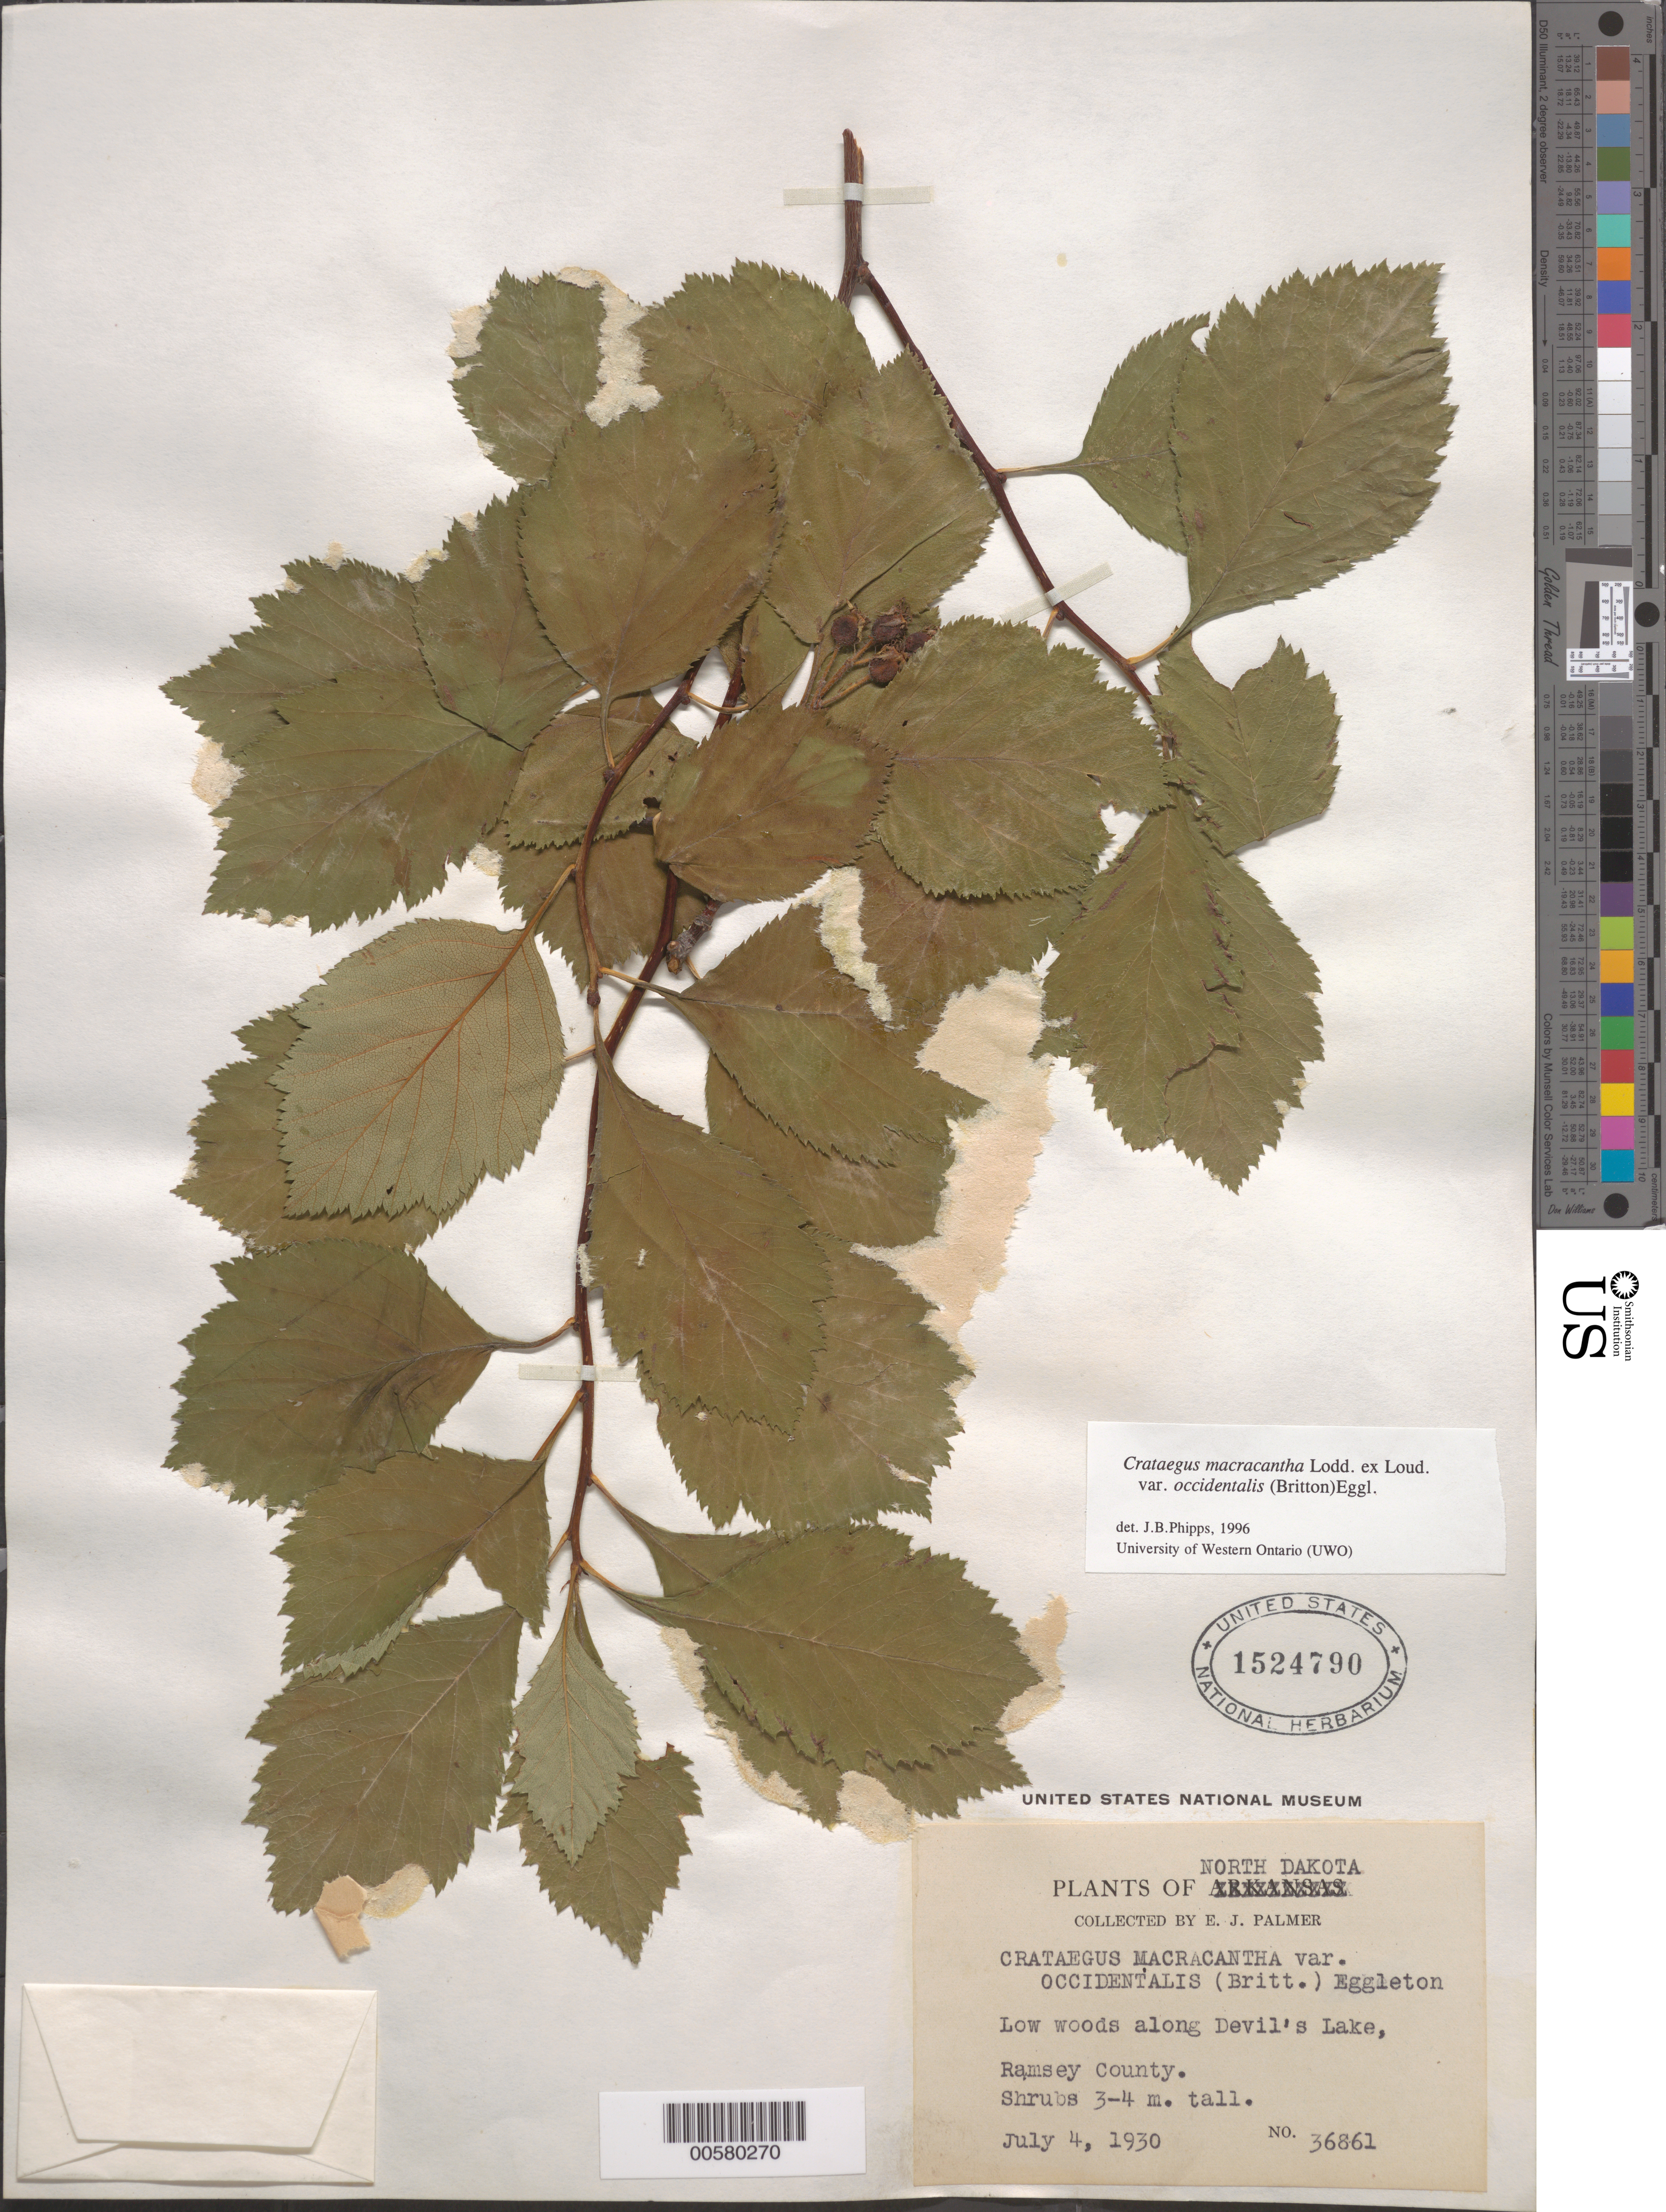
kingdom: Plantae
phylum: Tracheophyta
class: Magnoliopsida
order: Rosales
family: Rosaceae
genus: Crataegus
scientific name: Crataegus macracantha var. occidentalis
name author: (Britton) Eggl.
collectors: E. J. Palmer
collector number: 36861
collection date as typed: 04 Jul 1930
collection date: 1930-07-04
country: United States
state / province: North Dakota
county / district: Ramsey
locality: Devil's Lake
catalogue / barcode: US 1524790